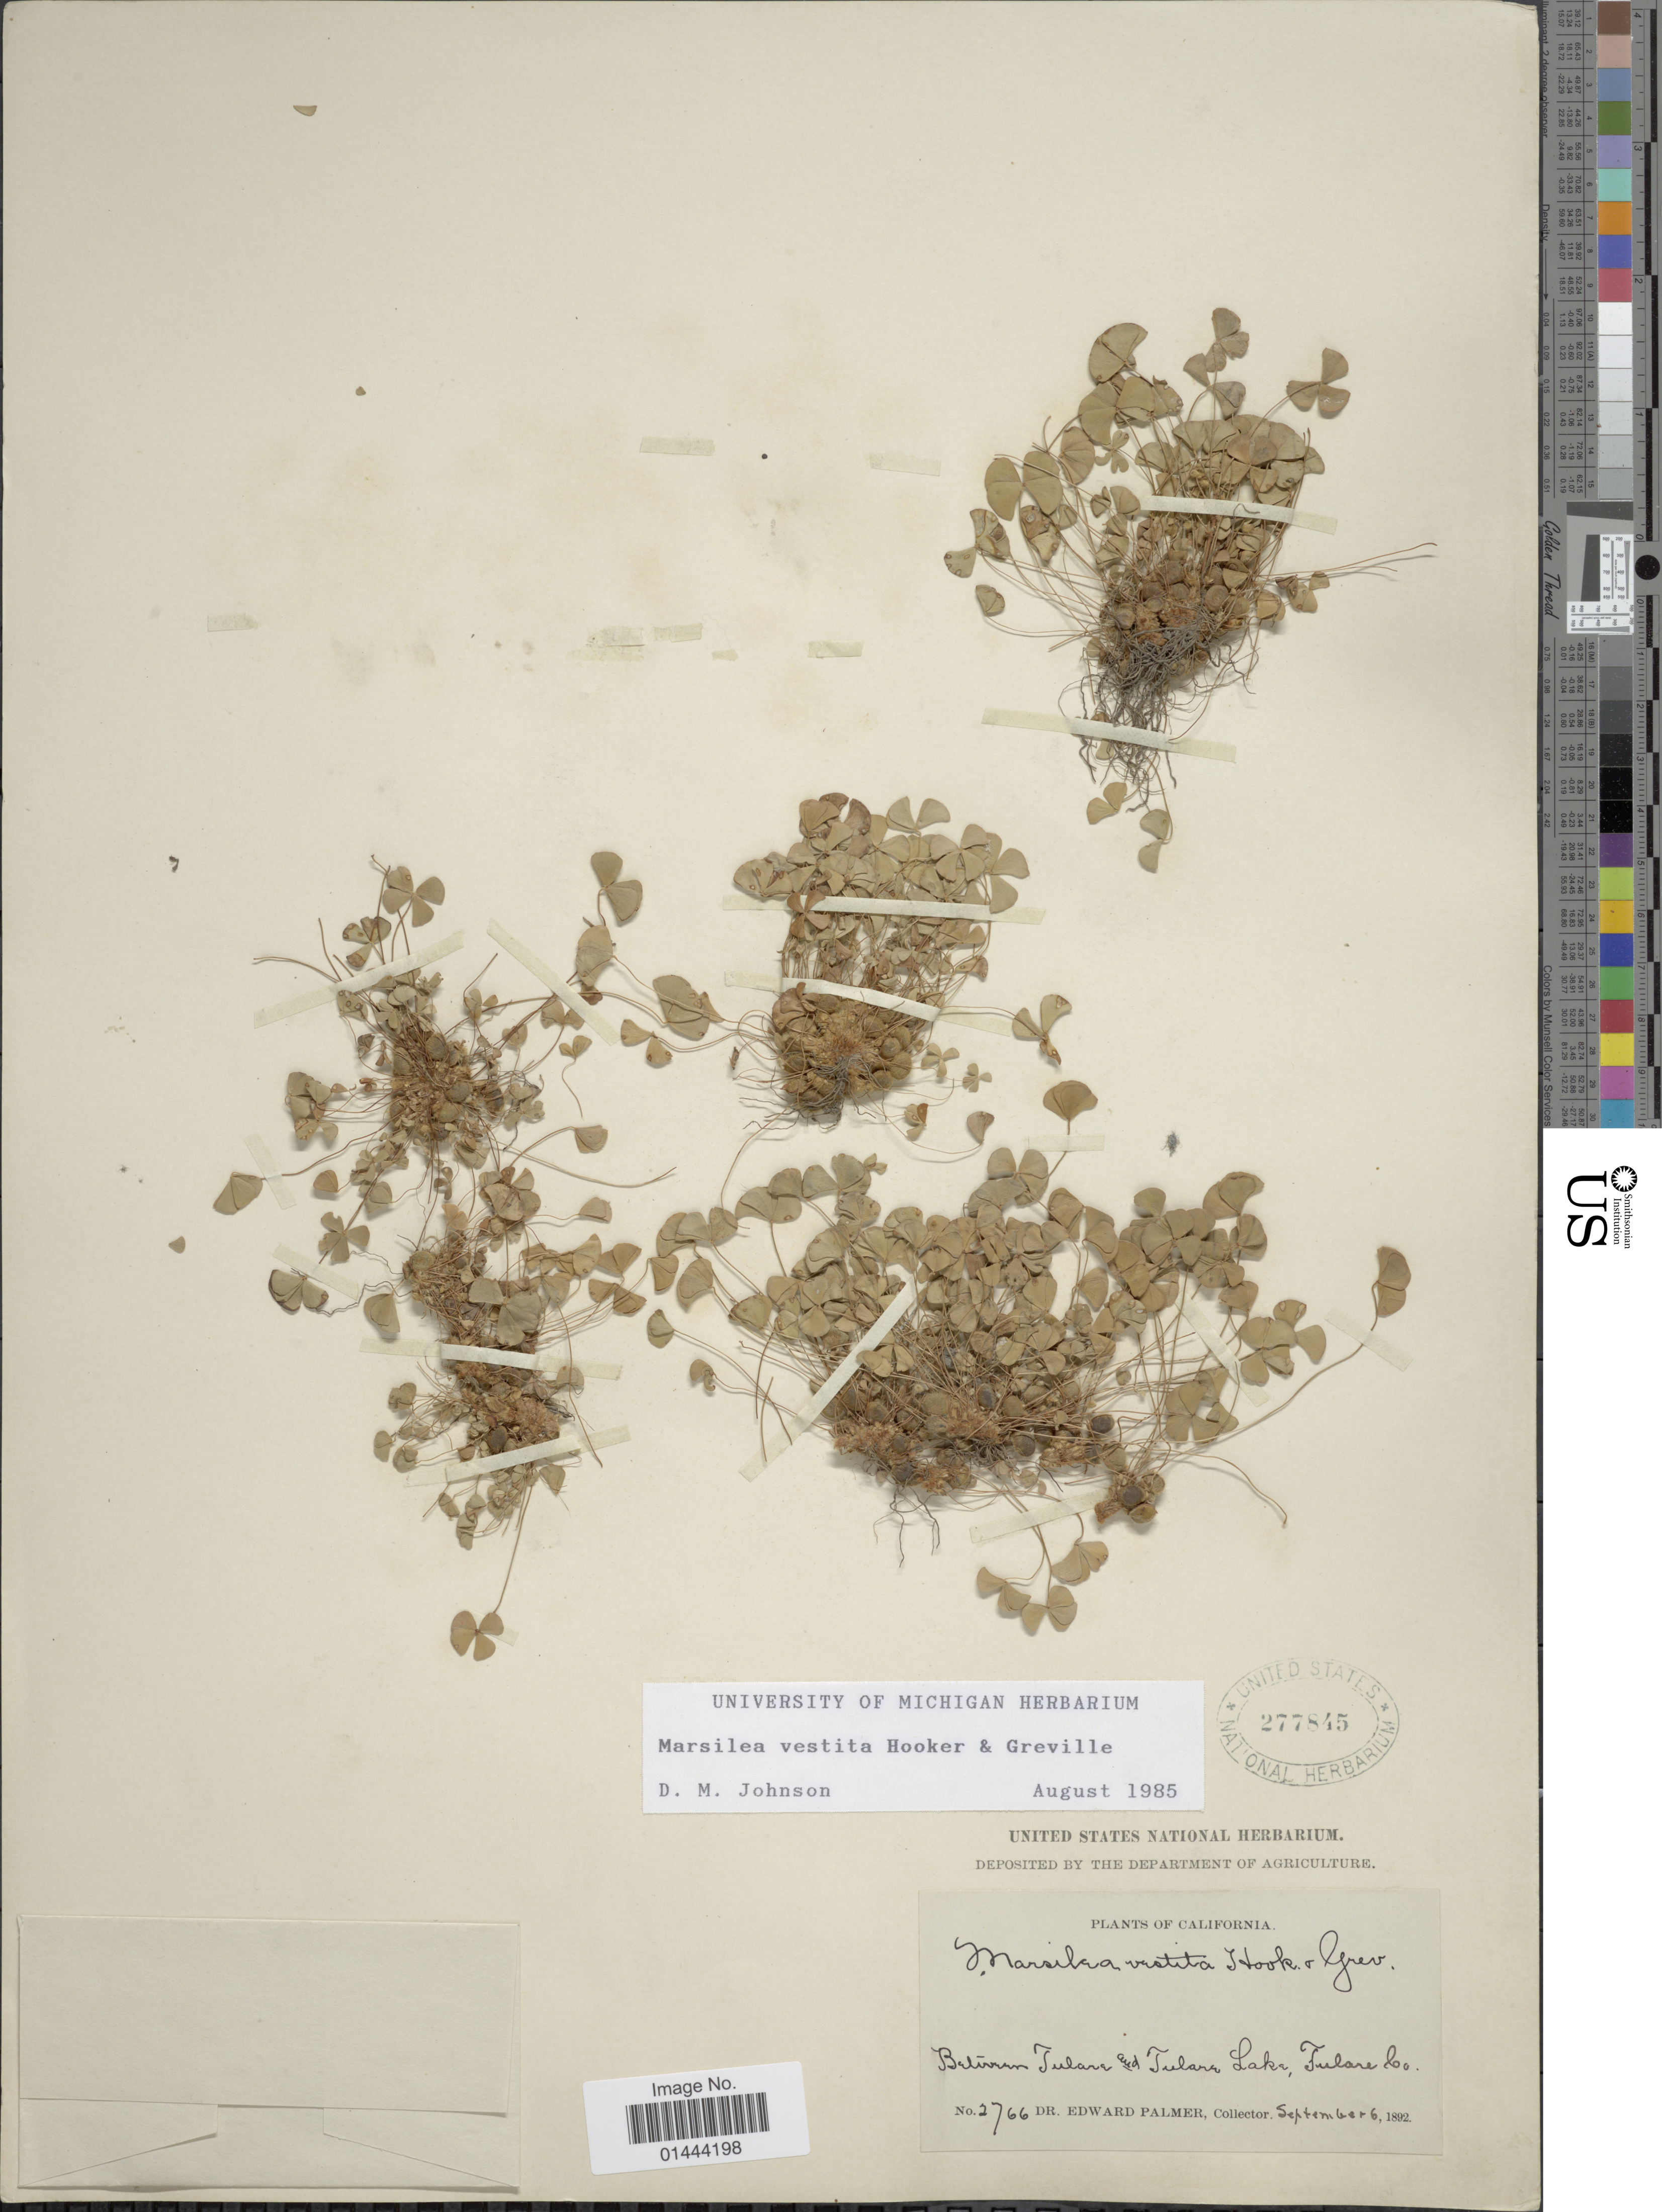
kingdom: Plantae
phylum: Tracheophyta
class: Polypodiopsida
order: Salviniales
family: Marsileaceae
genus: Marsilea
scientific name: Marsilea vestita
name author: Hook. & Grev.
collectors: E. Palmer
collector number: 2766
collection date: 1892-09-06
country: United States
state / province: California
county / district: Tulare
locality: Between Tulare & Tulare Lake, Tulare Co.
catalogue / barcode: US 277845